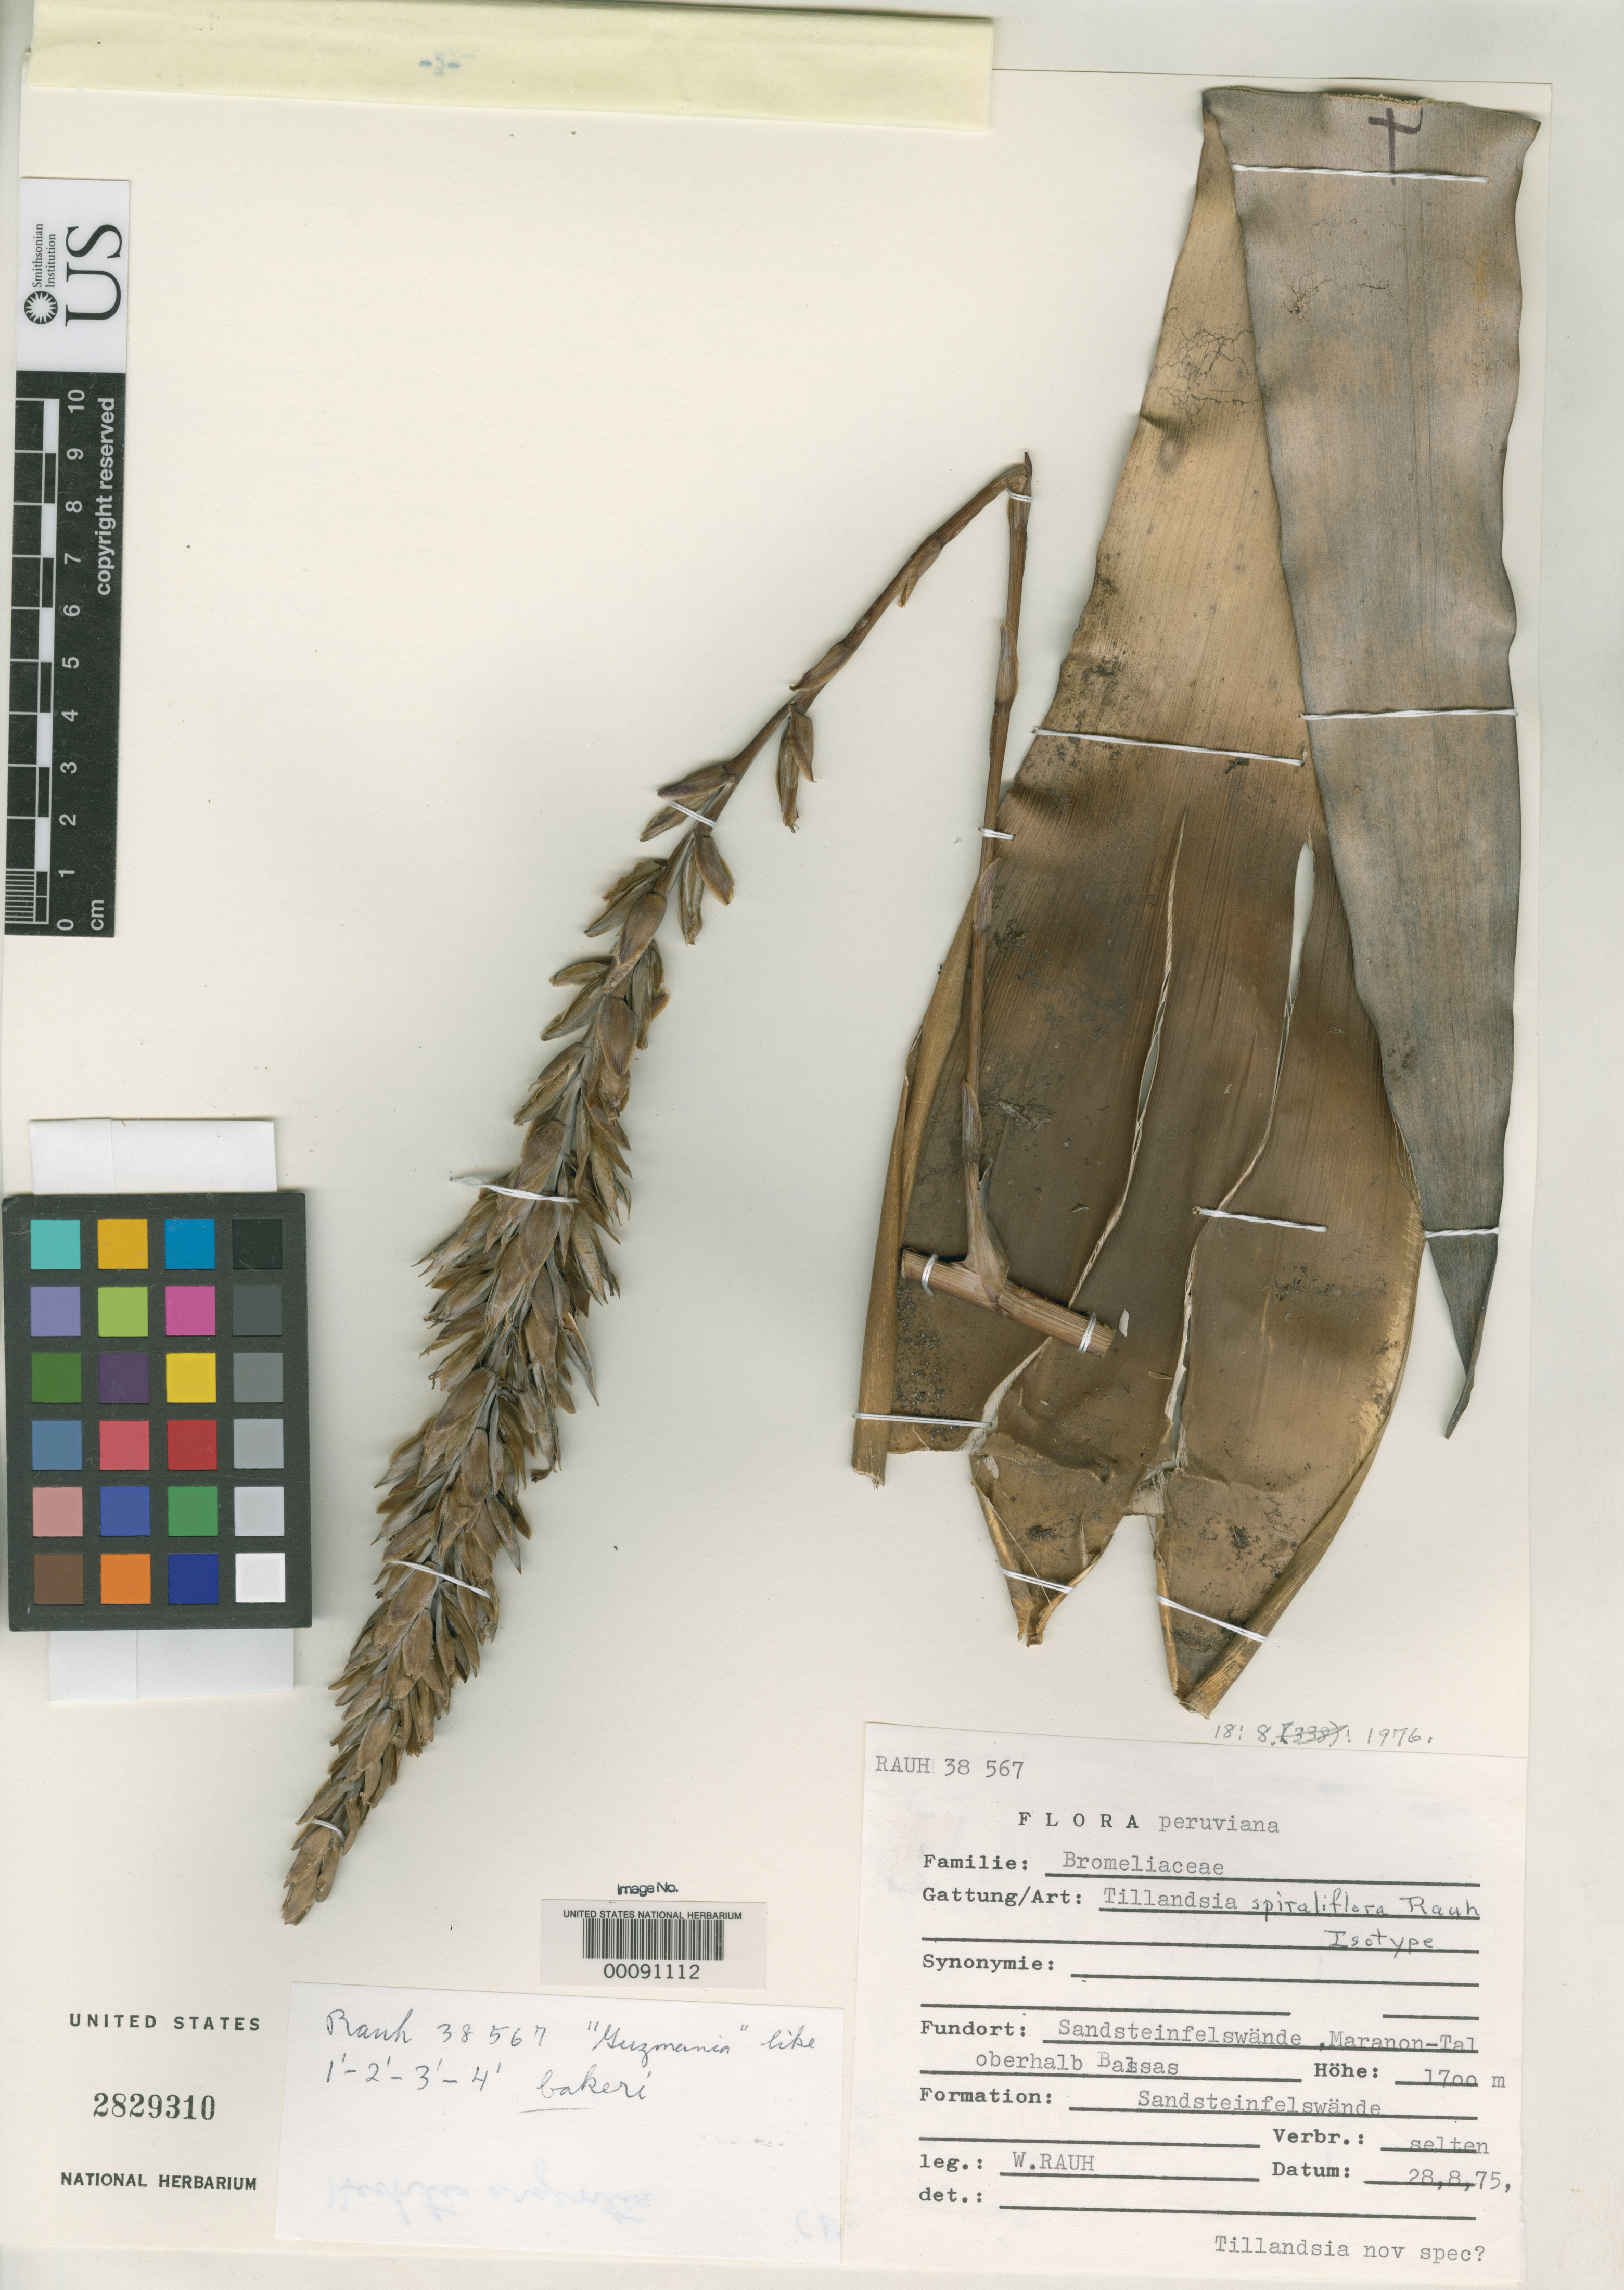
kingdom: Plantae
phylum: Tracheophyta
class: Liliopsida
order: Poales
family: Bromeliaceae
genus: Tillandsia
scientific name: Tillandsia spiraliflora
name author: Rauh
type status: Isotype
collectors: W. Rauh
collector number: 38567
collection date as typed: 28 Aug 1975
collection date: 1975-08-28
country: Peru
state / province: Cajamarca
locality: Maranon-Tal, 12 km above Balsas, in direction of Leimebamba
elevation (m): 1700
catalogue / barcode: US 2829310